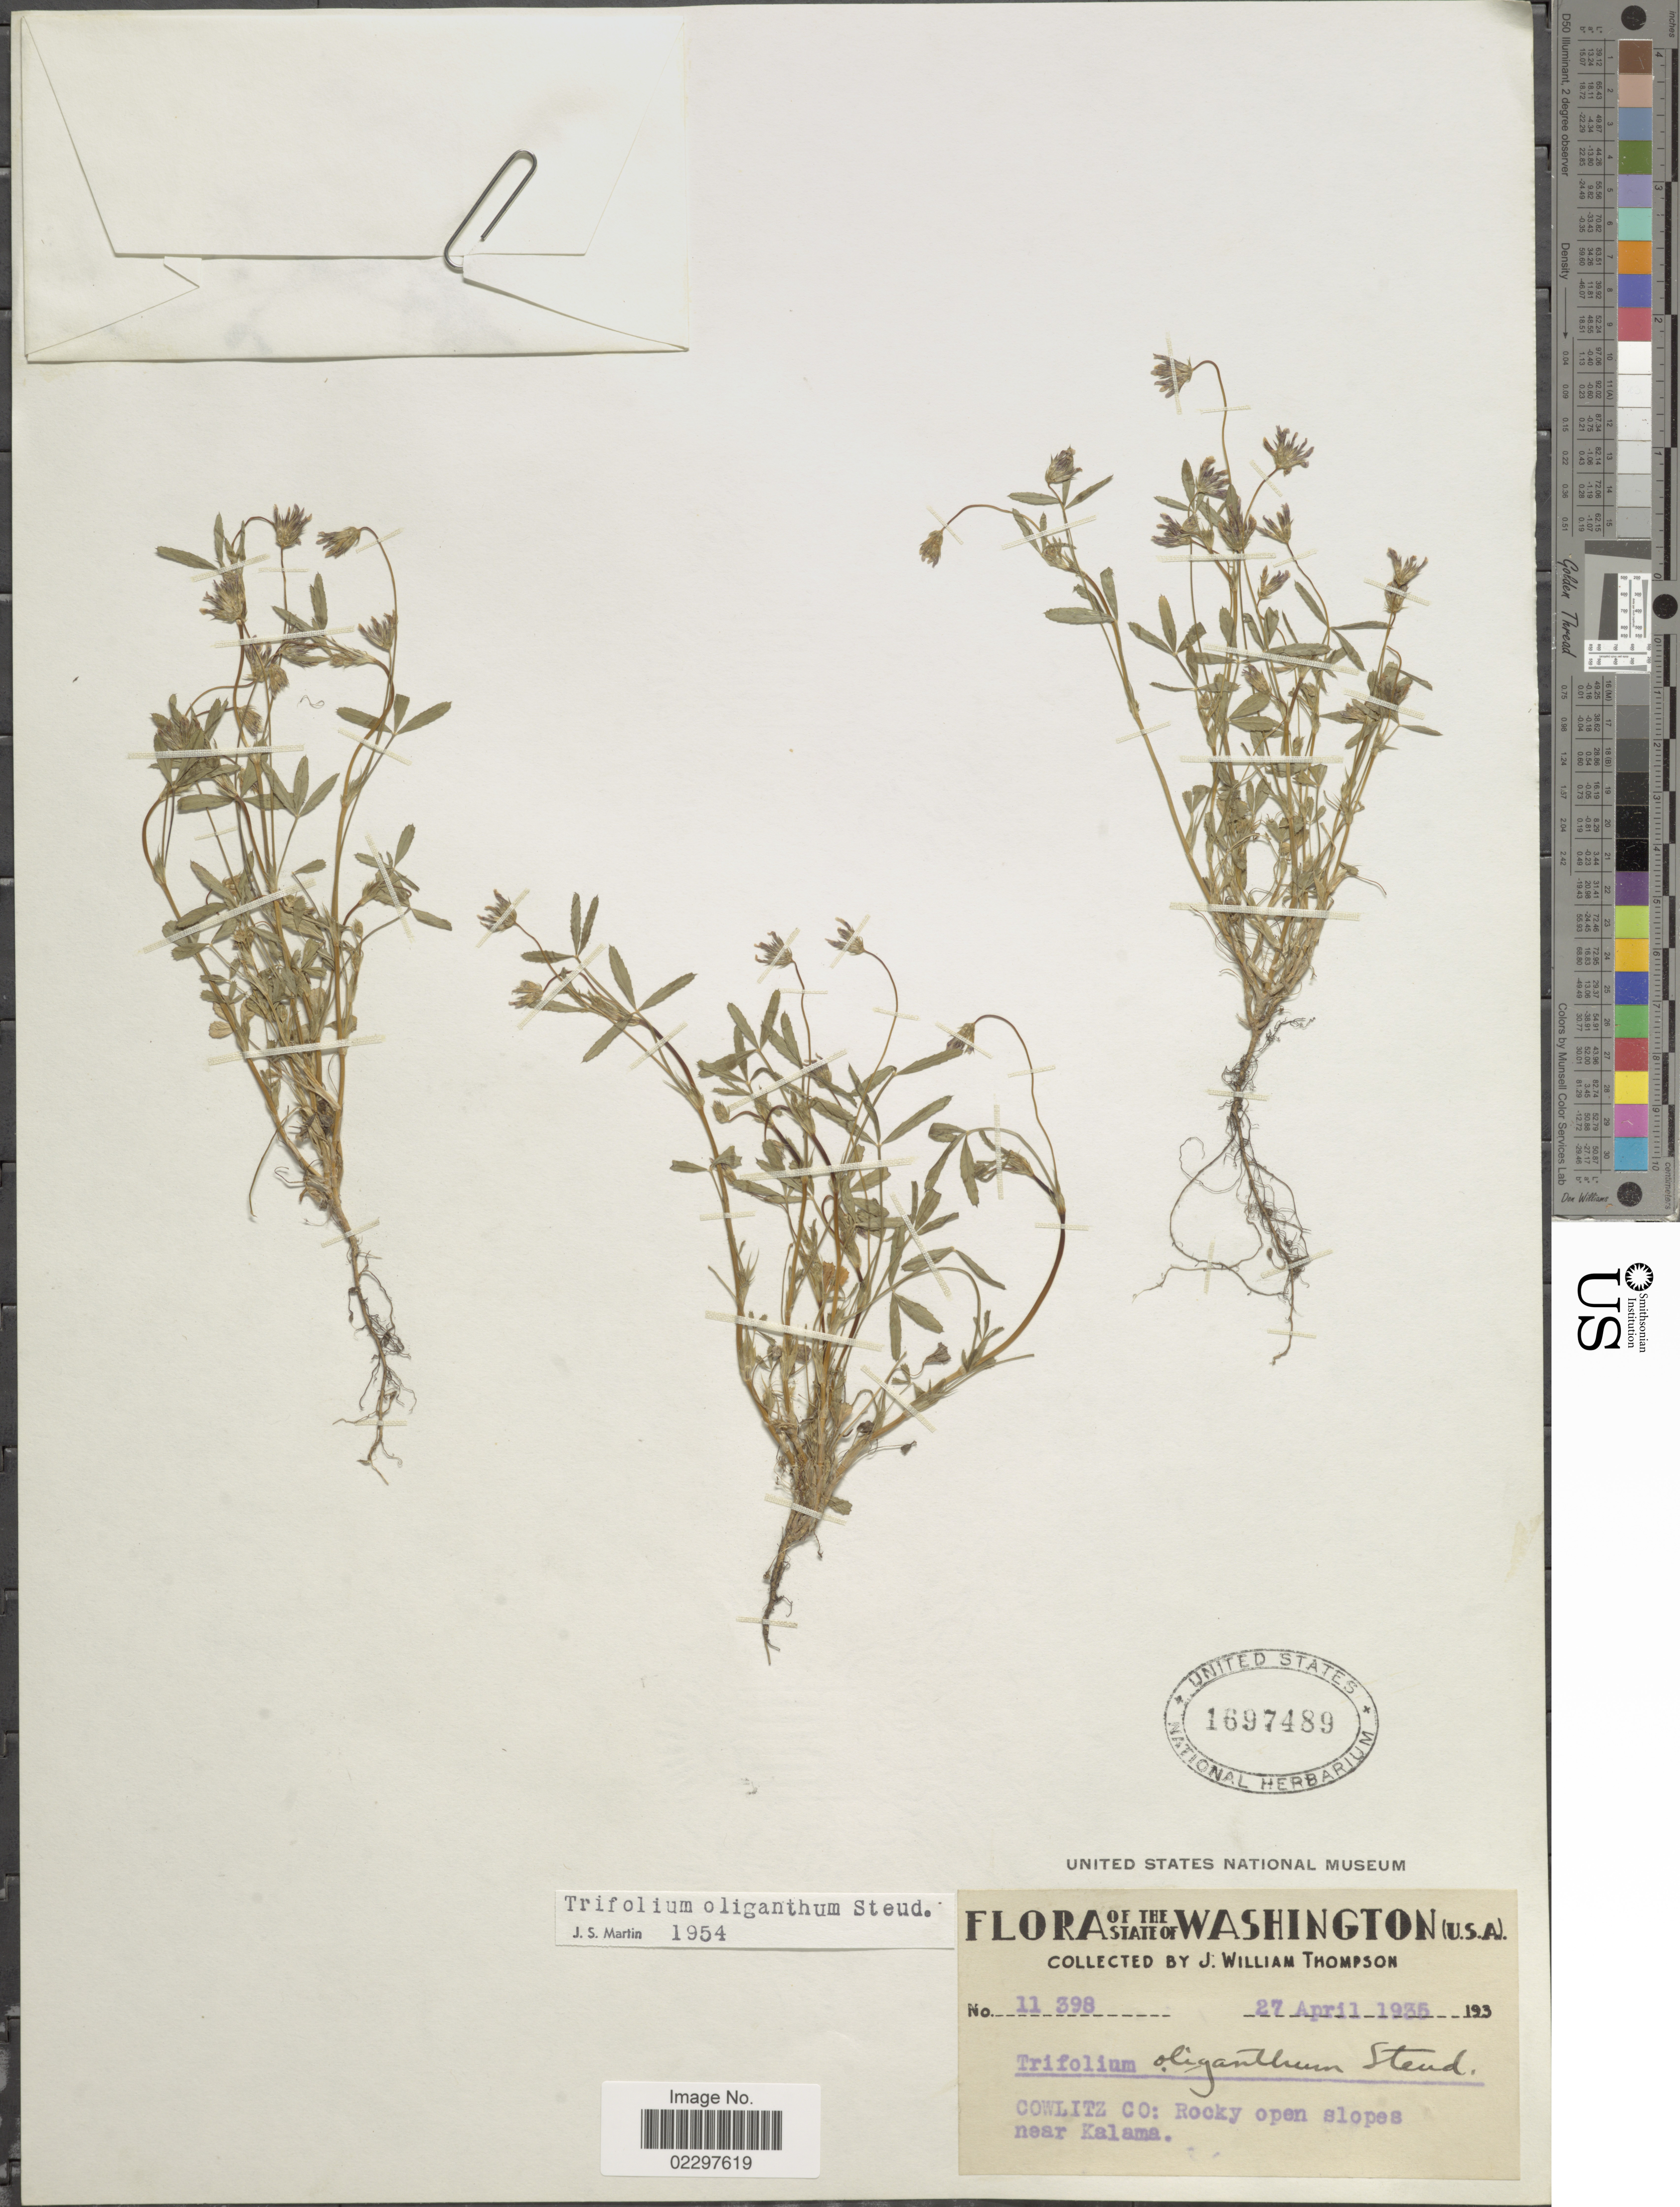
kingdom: Plantae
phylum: Tracheophyta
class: Magnoliopsida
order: Fabales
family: Fabaceae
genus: Trifolium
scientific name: Trifolium oliganthum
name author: Steud.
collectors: J. W. Thompson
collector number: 11398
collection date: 1935-04-27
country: United States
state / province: Washington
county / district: Cowlitz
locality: Cowlitz Co: Rocky open slopes near Kalama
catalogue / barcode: US 1697489